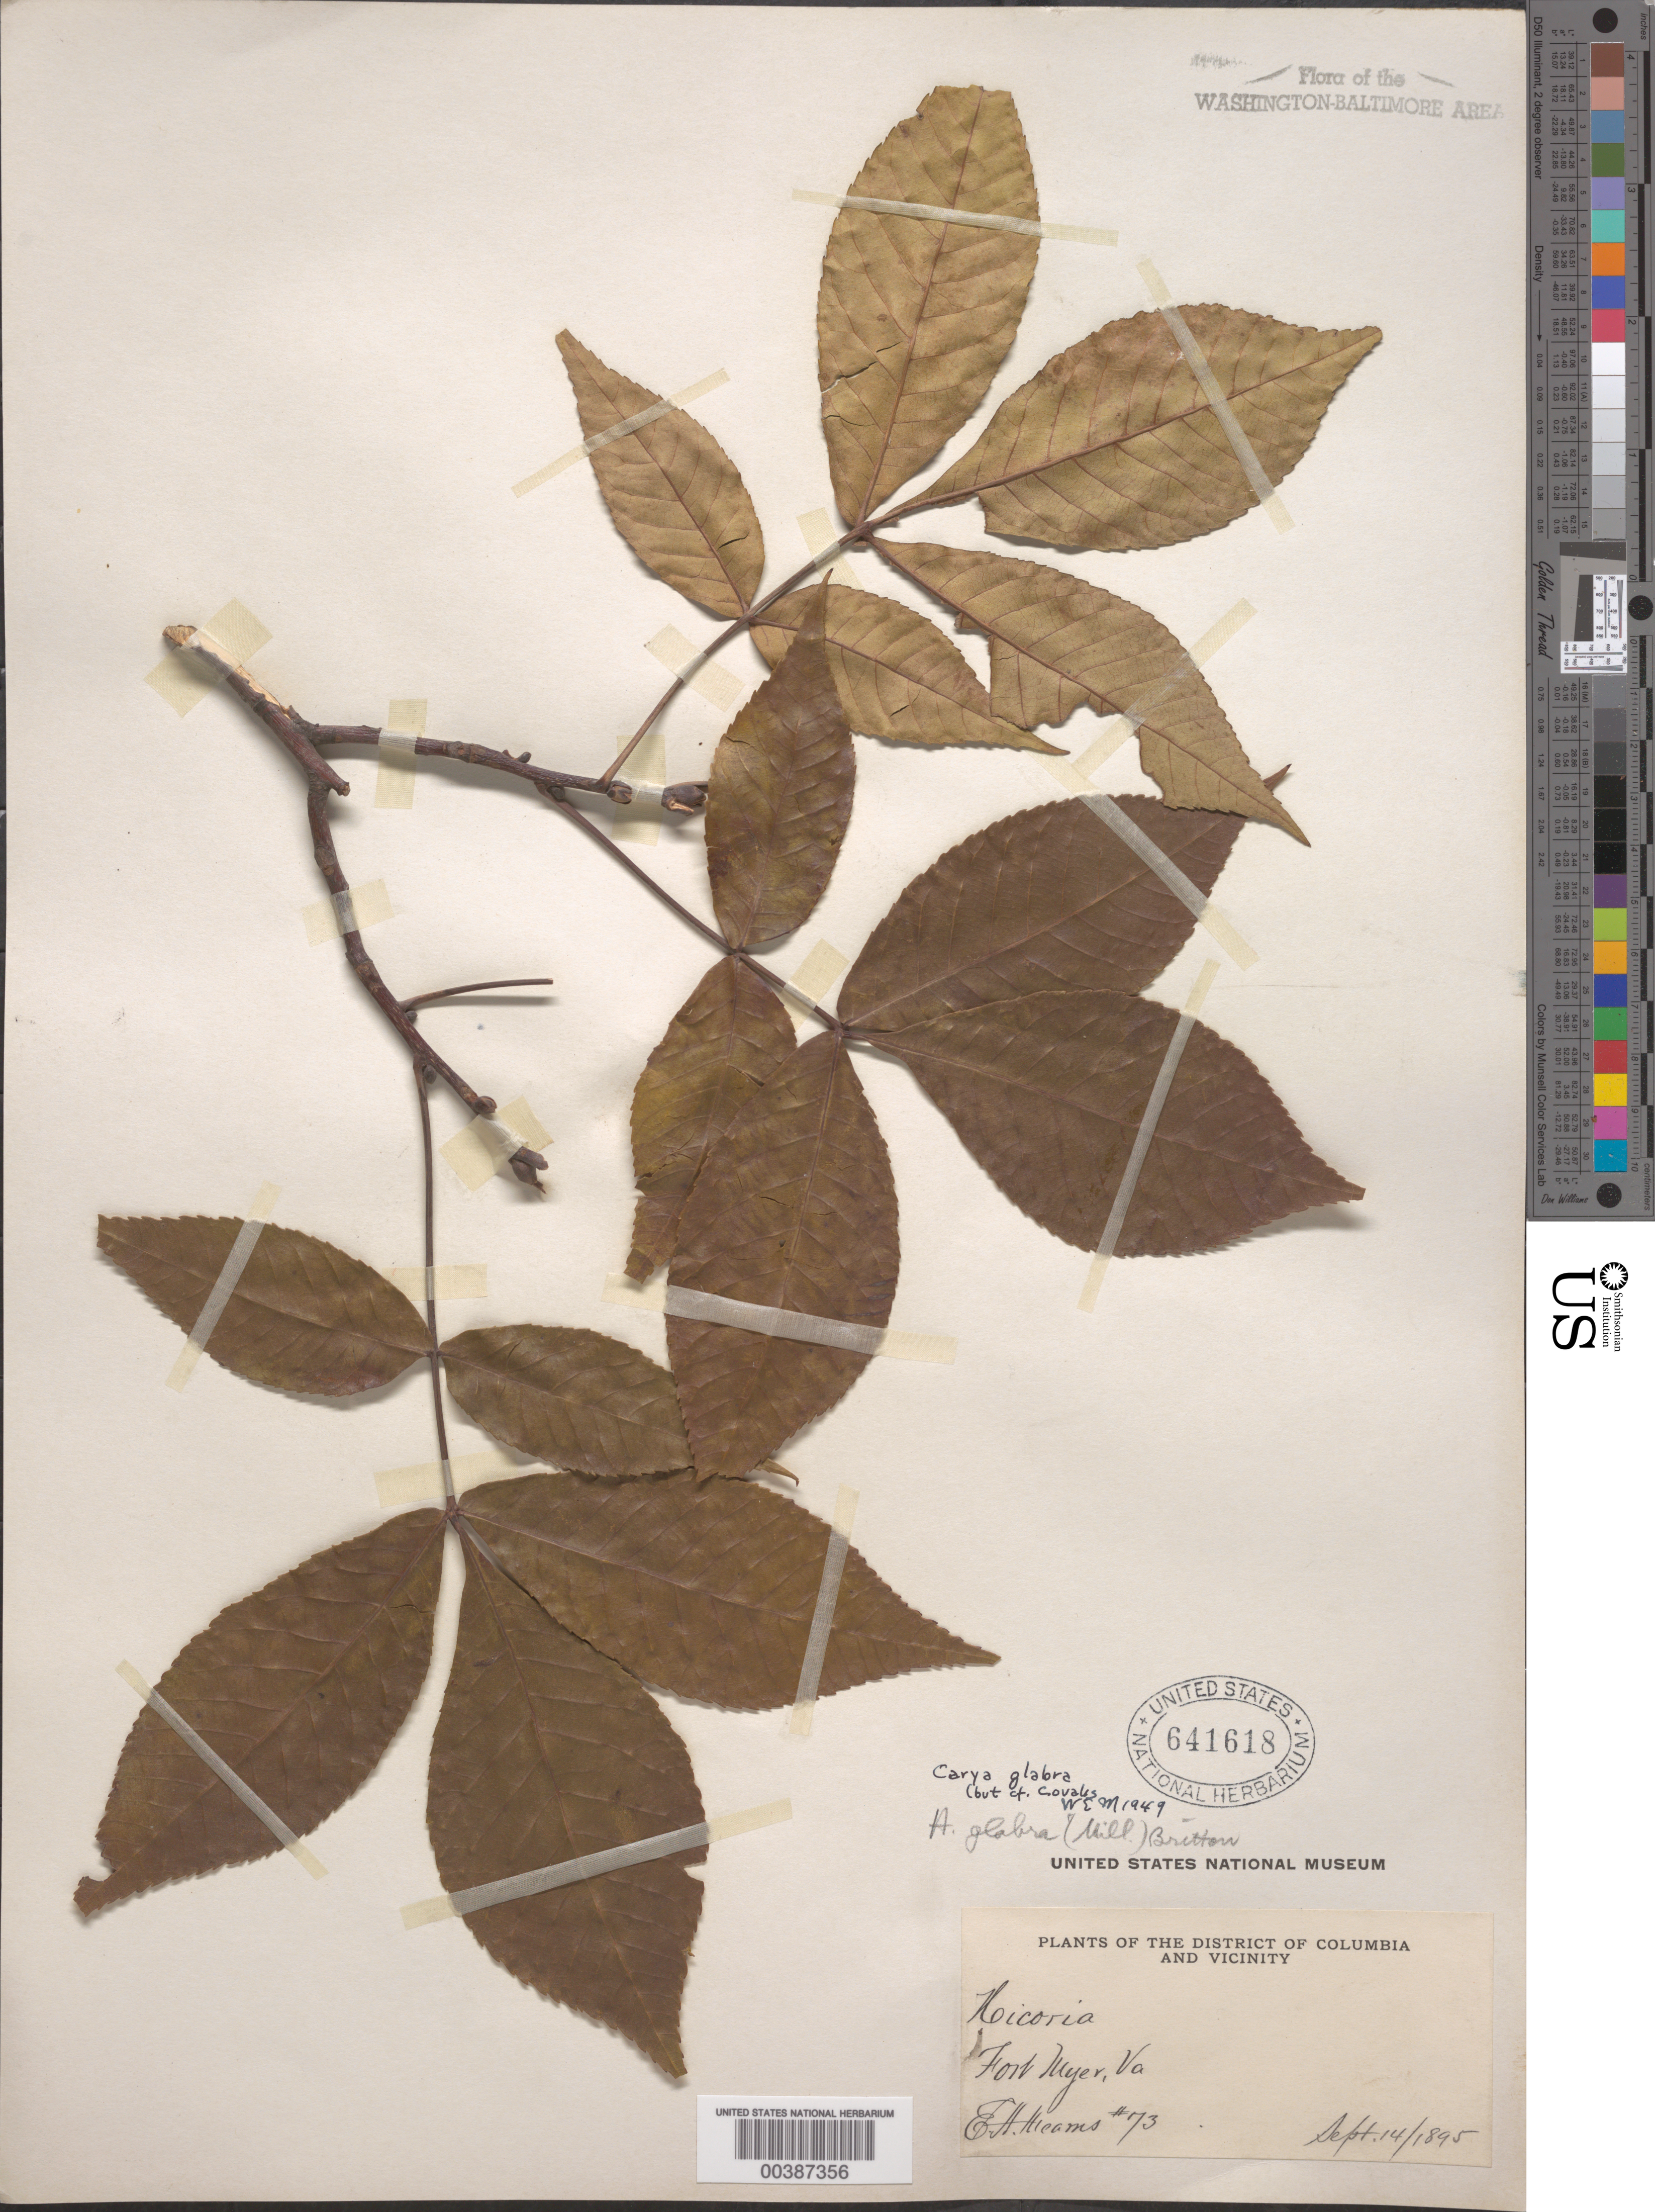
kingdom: Plantae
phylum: Tracheophyta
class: Magnoliopsida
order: Fagales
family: Juglandaceae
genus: Carya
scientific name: Carya glabra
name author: (Mill.) Sweet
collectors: E. A. Mearns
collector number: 73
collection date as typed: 14 Sep 1895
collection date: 1895-09-14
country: United States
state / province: Virginia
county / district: Arlington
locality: Fort Myers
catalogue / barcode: US 641618